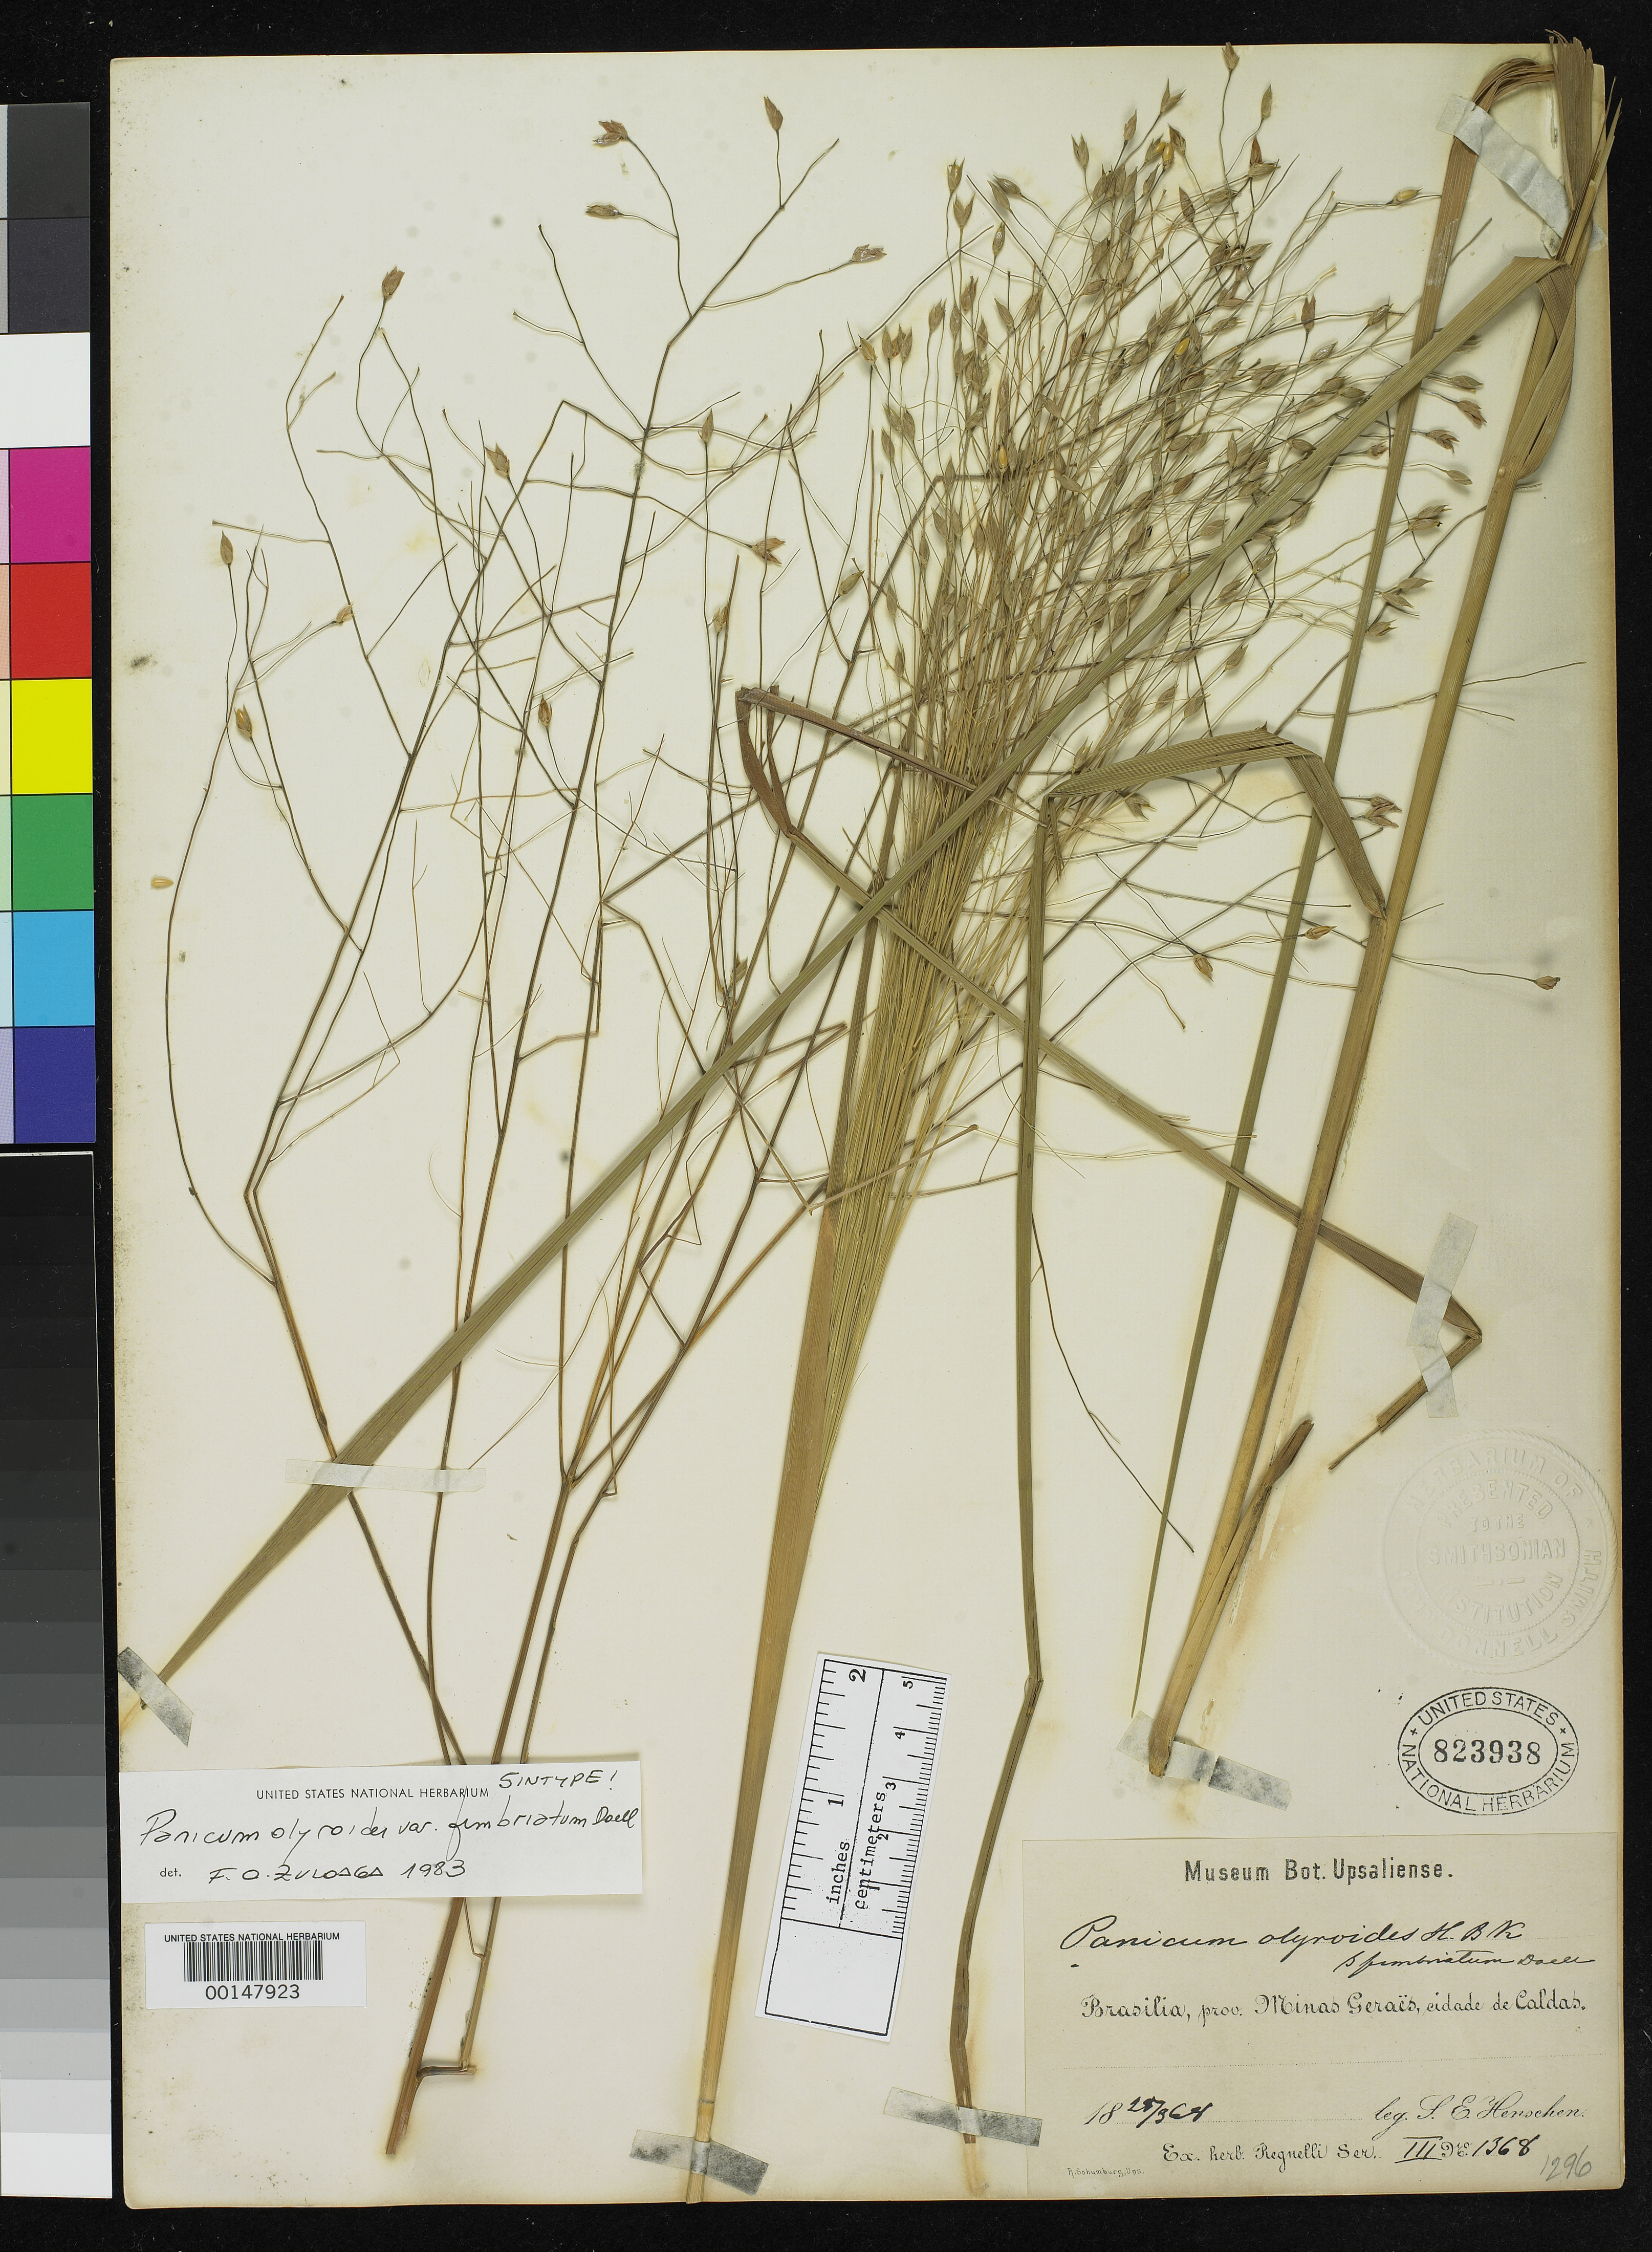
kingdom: Plantae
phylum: Tracheophyta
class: Liliopsida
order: Poales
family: Poaceae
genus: Panicum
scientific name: Panicum olyroides var. fimbriatum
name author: Döll in Mart.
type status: Syntype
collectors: S. E. Henschen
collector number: Herb. Regnell III 1368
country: Brazil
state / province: Minas Gerais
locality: Caldas.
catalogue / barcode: US 823938